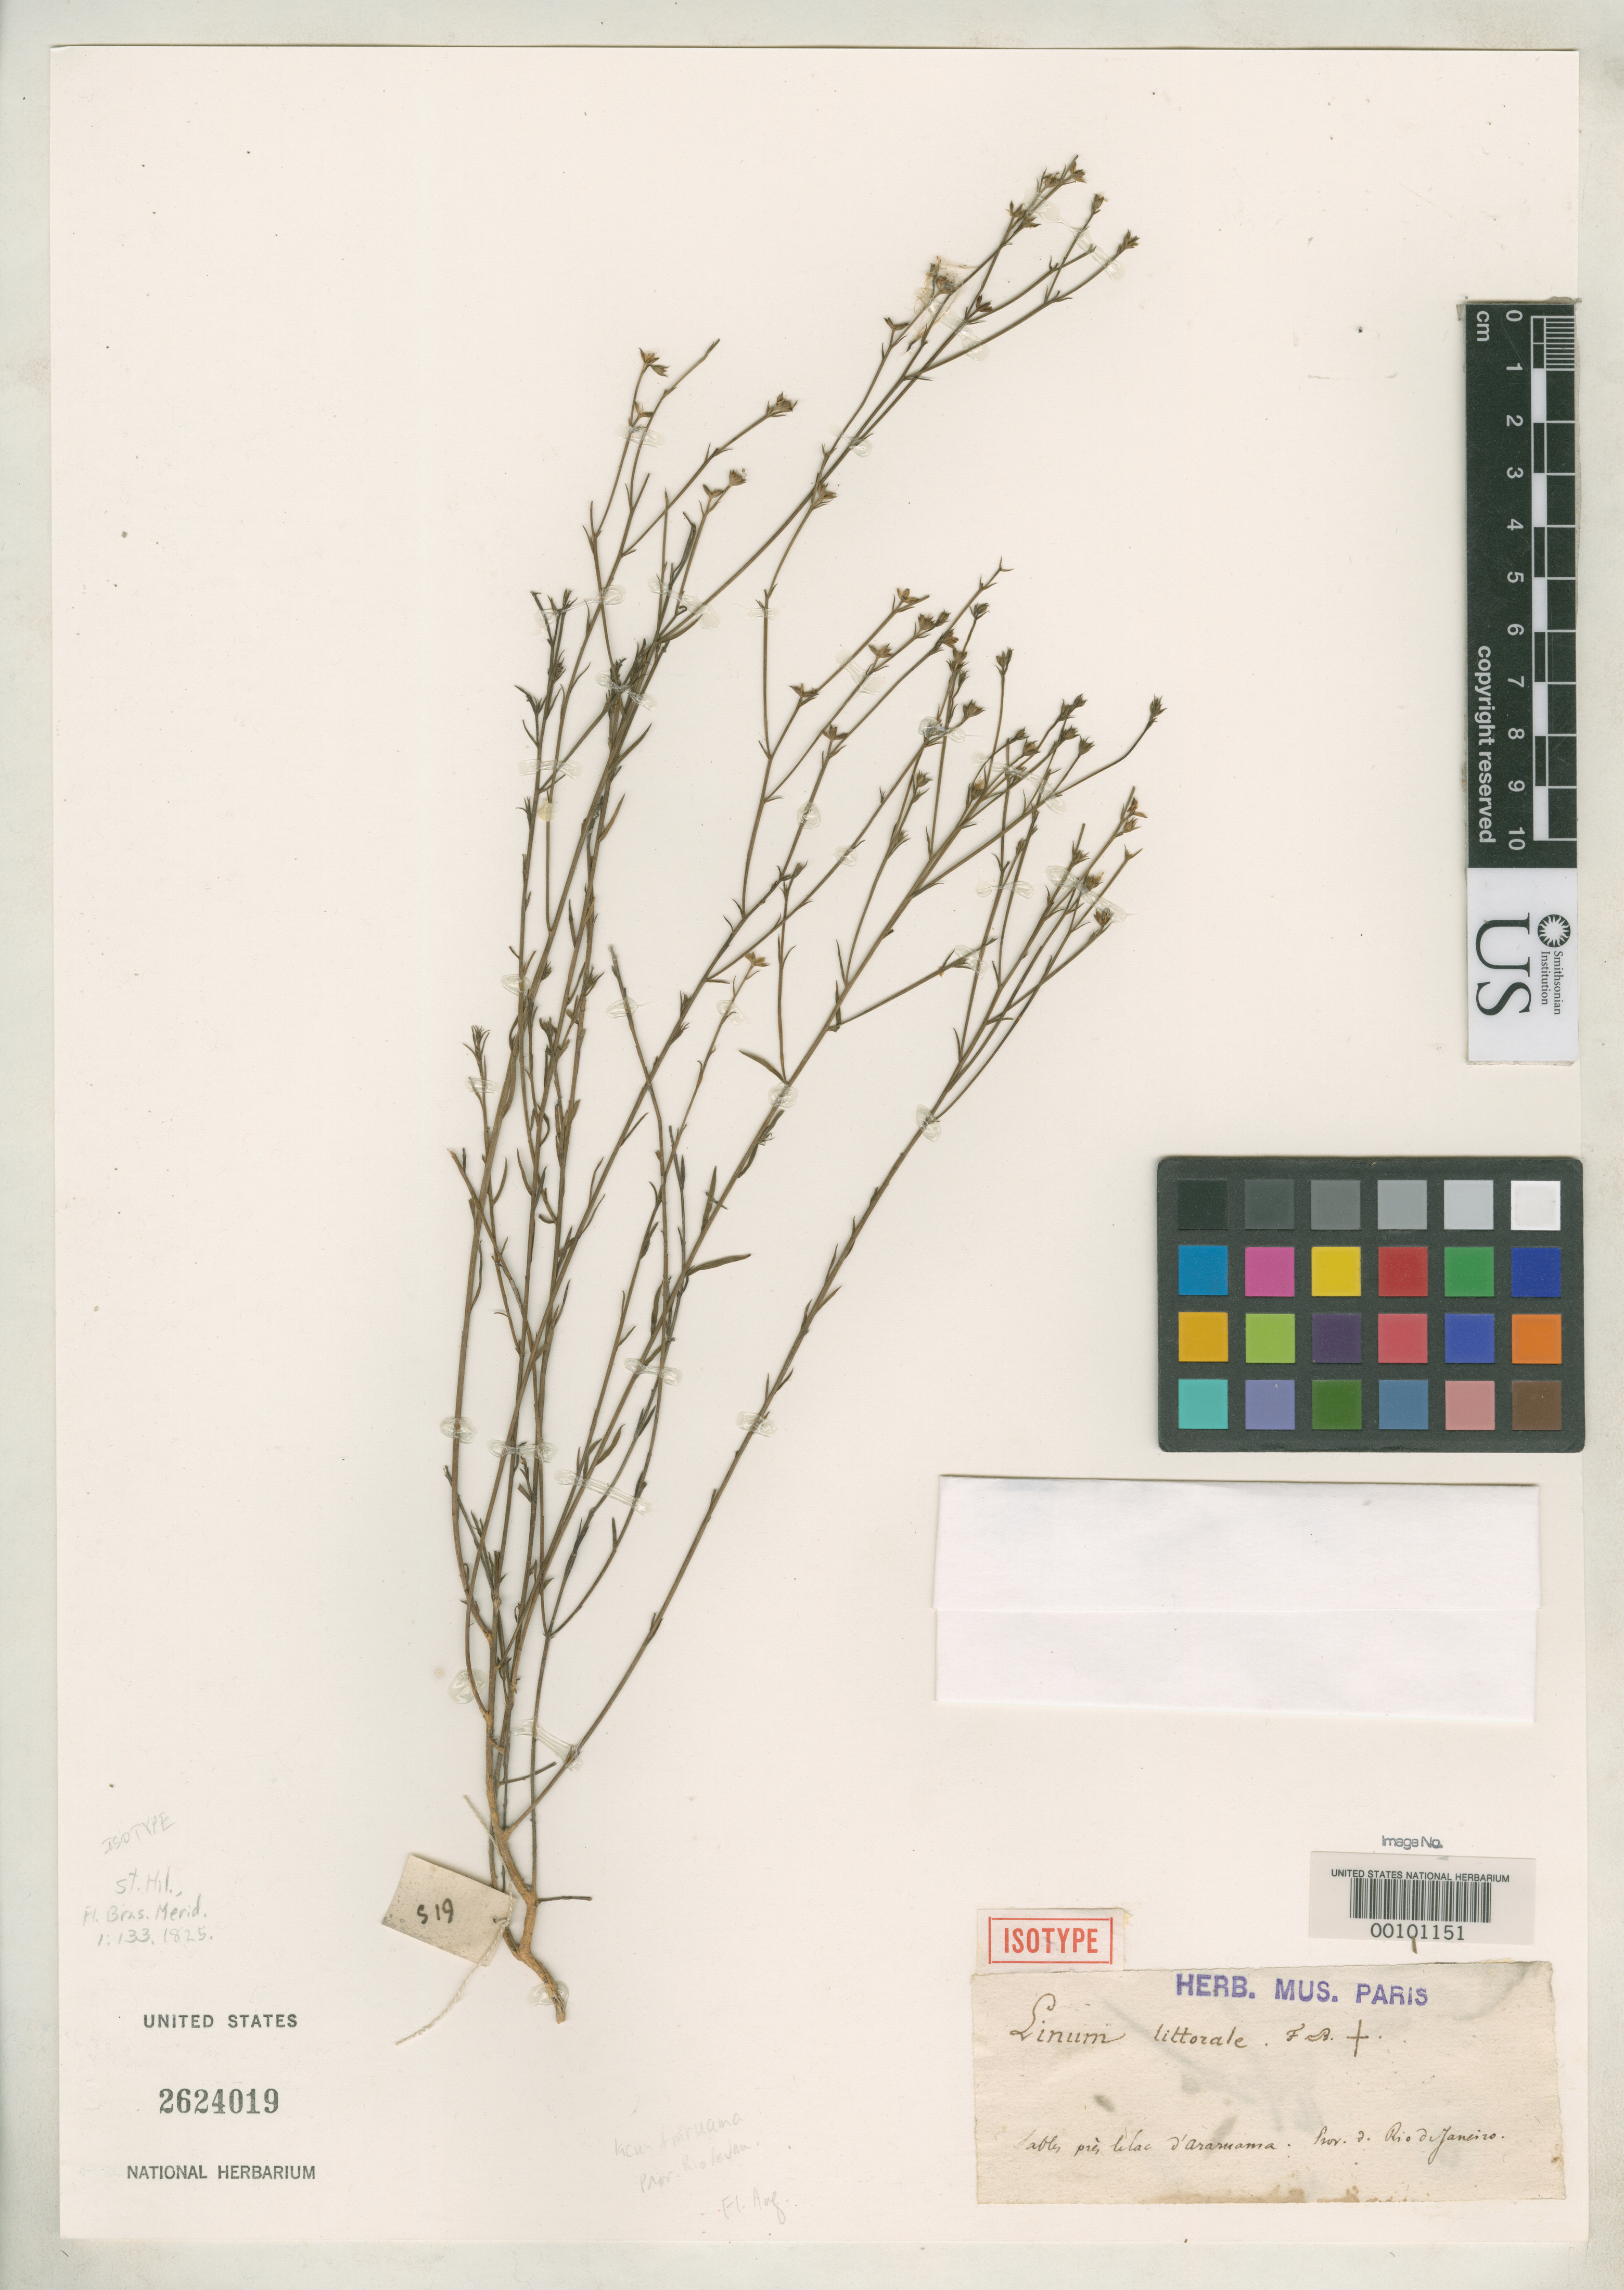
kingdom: Plantae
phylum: Tracheophyta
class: Magnoliopsida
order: Malpighiales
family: Linaceae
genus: Linum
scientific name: Linum littorale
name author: A. St.-Hil.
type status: Isotype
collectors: A. F. C. P. de Saint-Hilaire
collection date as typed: Aug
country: Brazil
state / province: Rio de Janeiro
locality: Near Lake Araruama.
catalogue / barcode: US 2624019